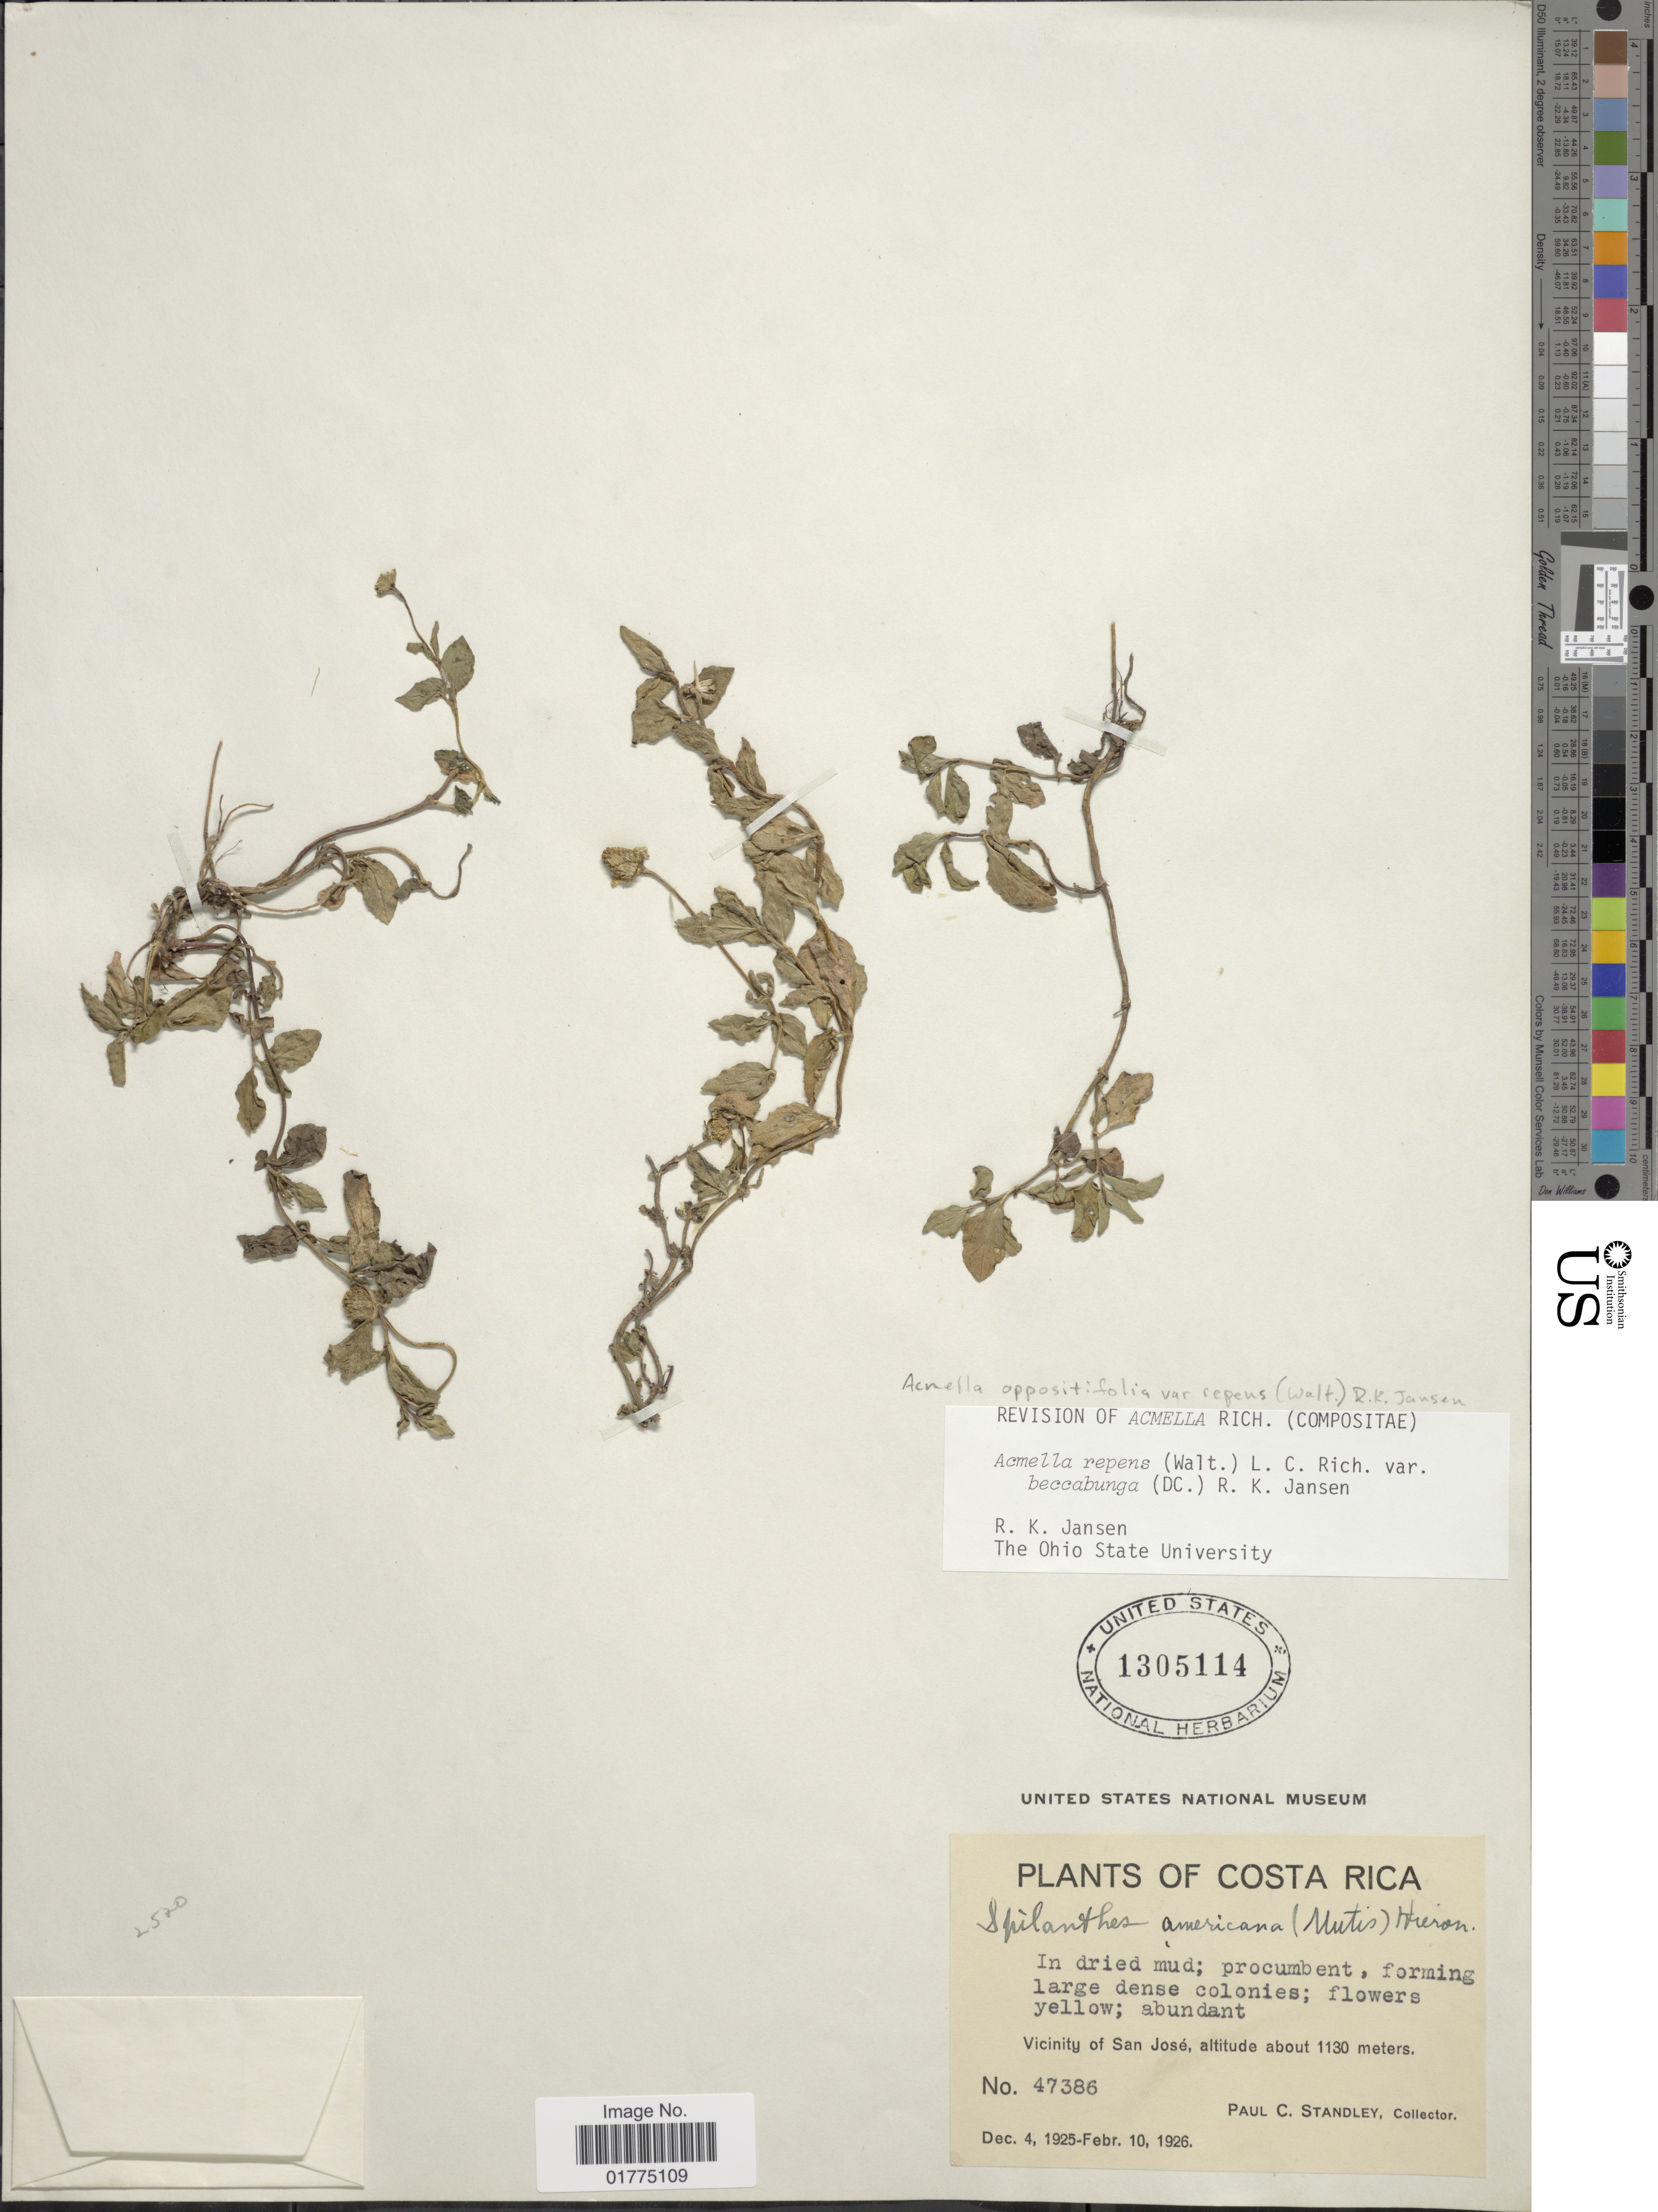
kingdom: Plantae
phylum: Tracheophyta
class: Magnoliopsida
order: Asterales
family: Asteraceae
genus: Acmella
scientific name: Acmella repens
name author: (Walter) Rich.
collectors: P. C. Standley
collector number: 47386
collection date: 1925-12-04/1926-02-10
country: Costa Rica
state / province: San José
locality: Vicinity of San José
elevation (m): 1130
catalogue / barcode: US 1305114